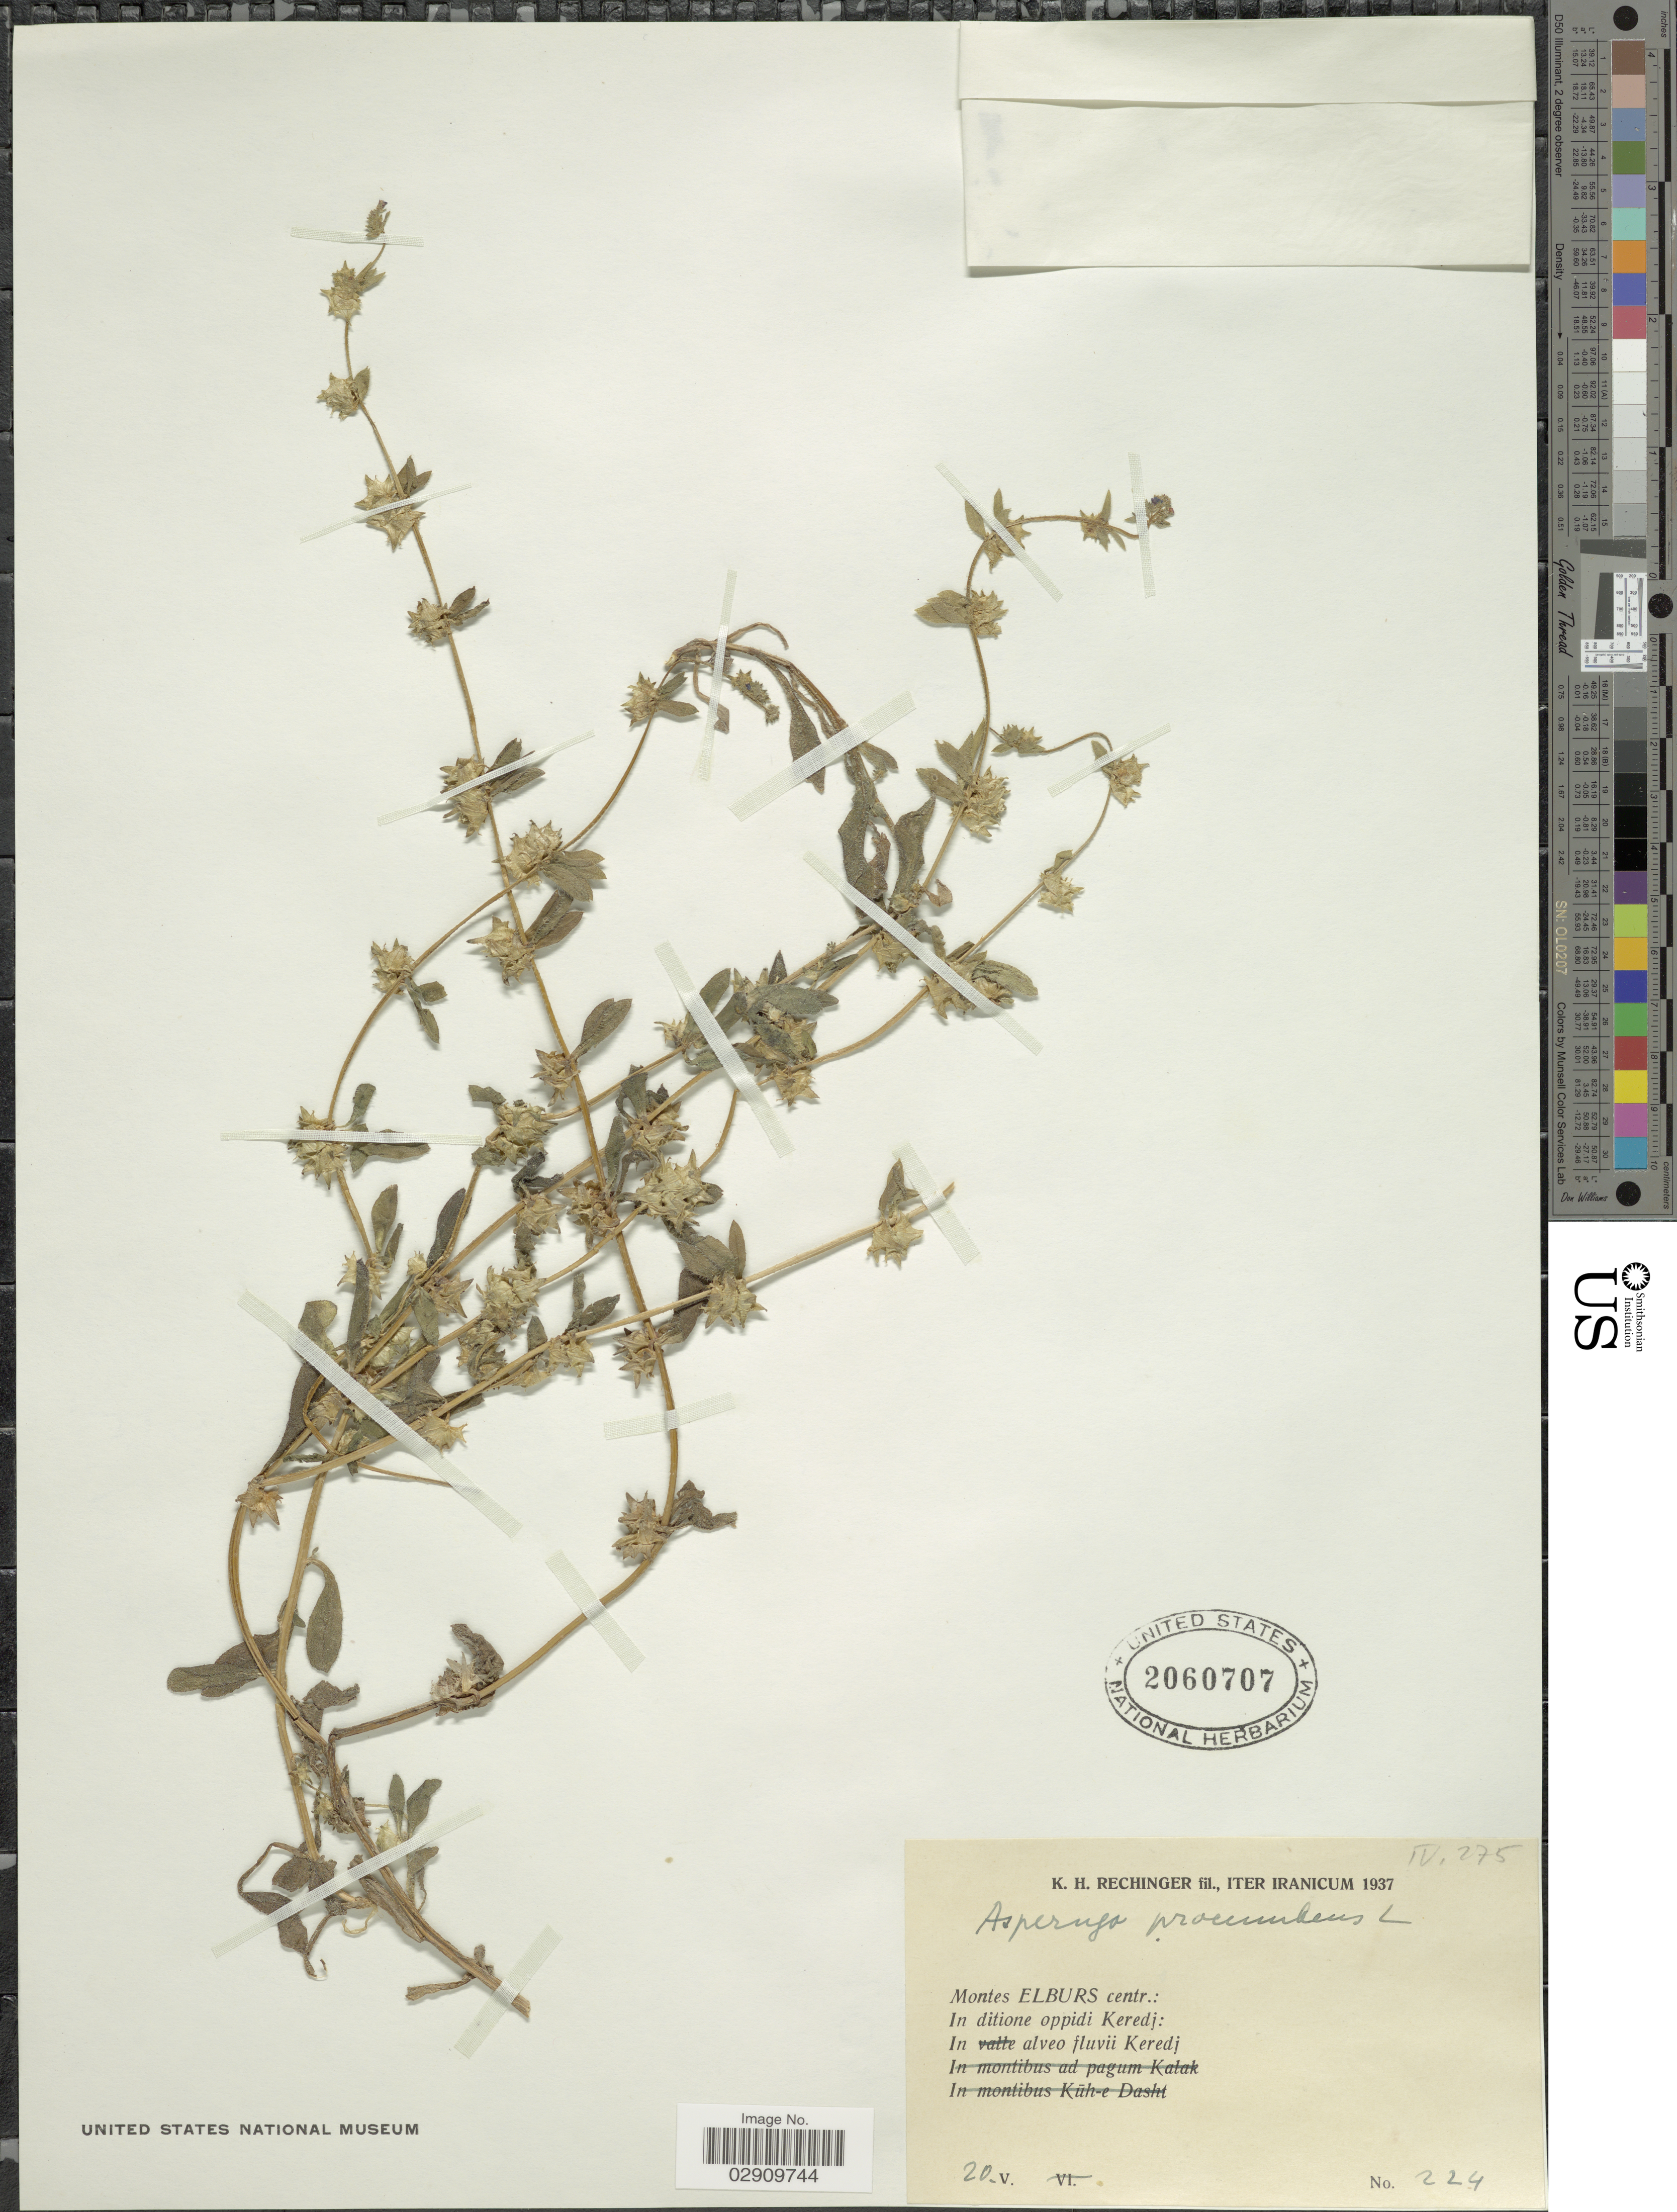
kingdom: Plantae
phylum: Tracheophyta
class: Magnoliopsida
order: Boraginales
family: Boraginaceae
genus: Asperugo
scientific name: Asperugo procumbens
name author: L.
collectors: K. H. Rechinger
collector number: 224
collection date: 1937-05-20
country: Iran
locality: Montes Elburs centr., in ditione oppidi Keredj, In alveo fluvii Keredj.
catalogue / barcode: US 2060707